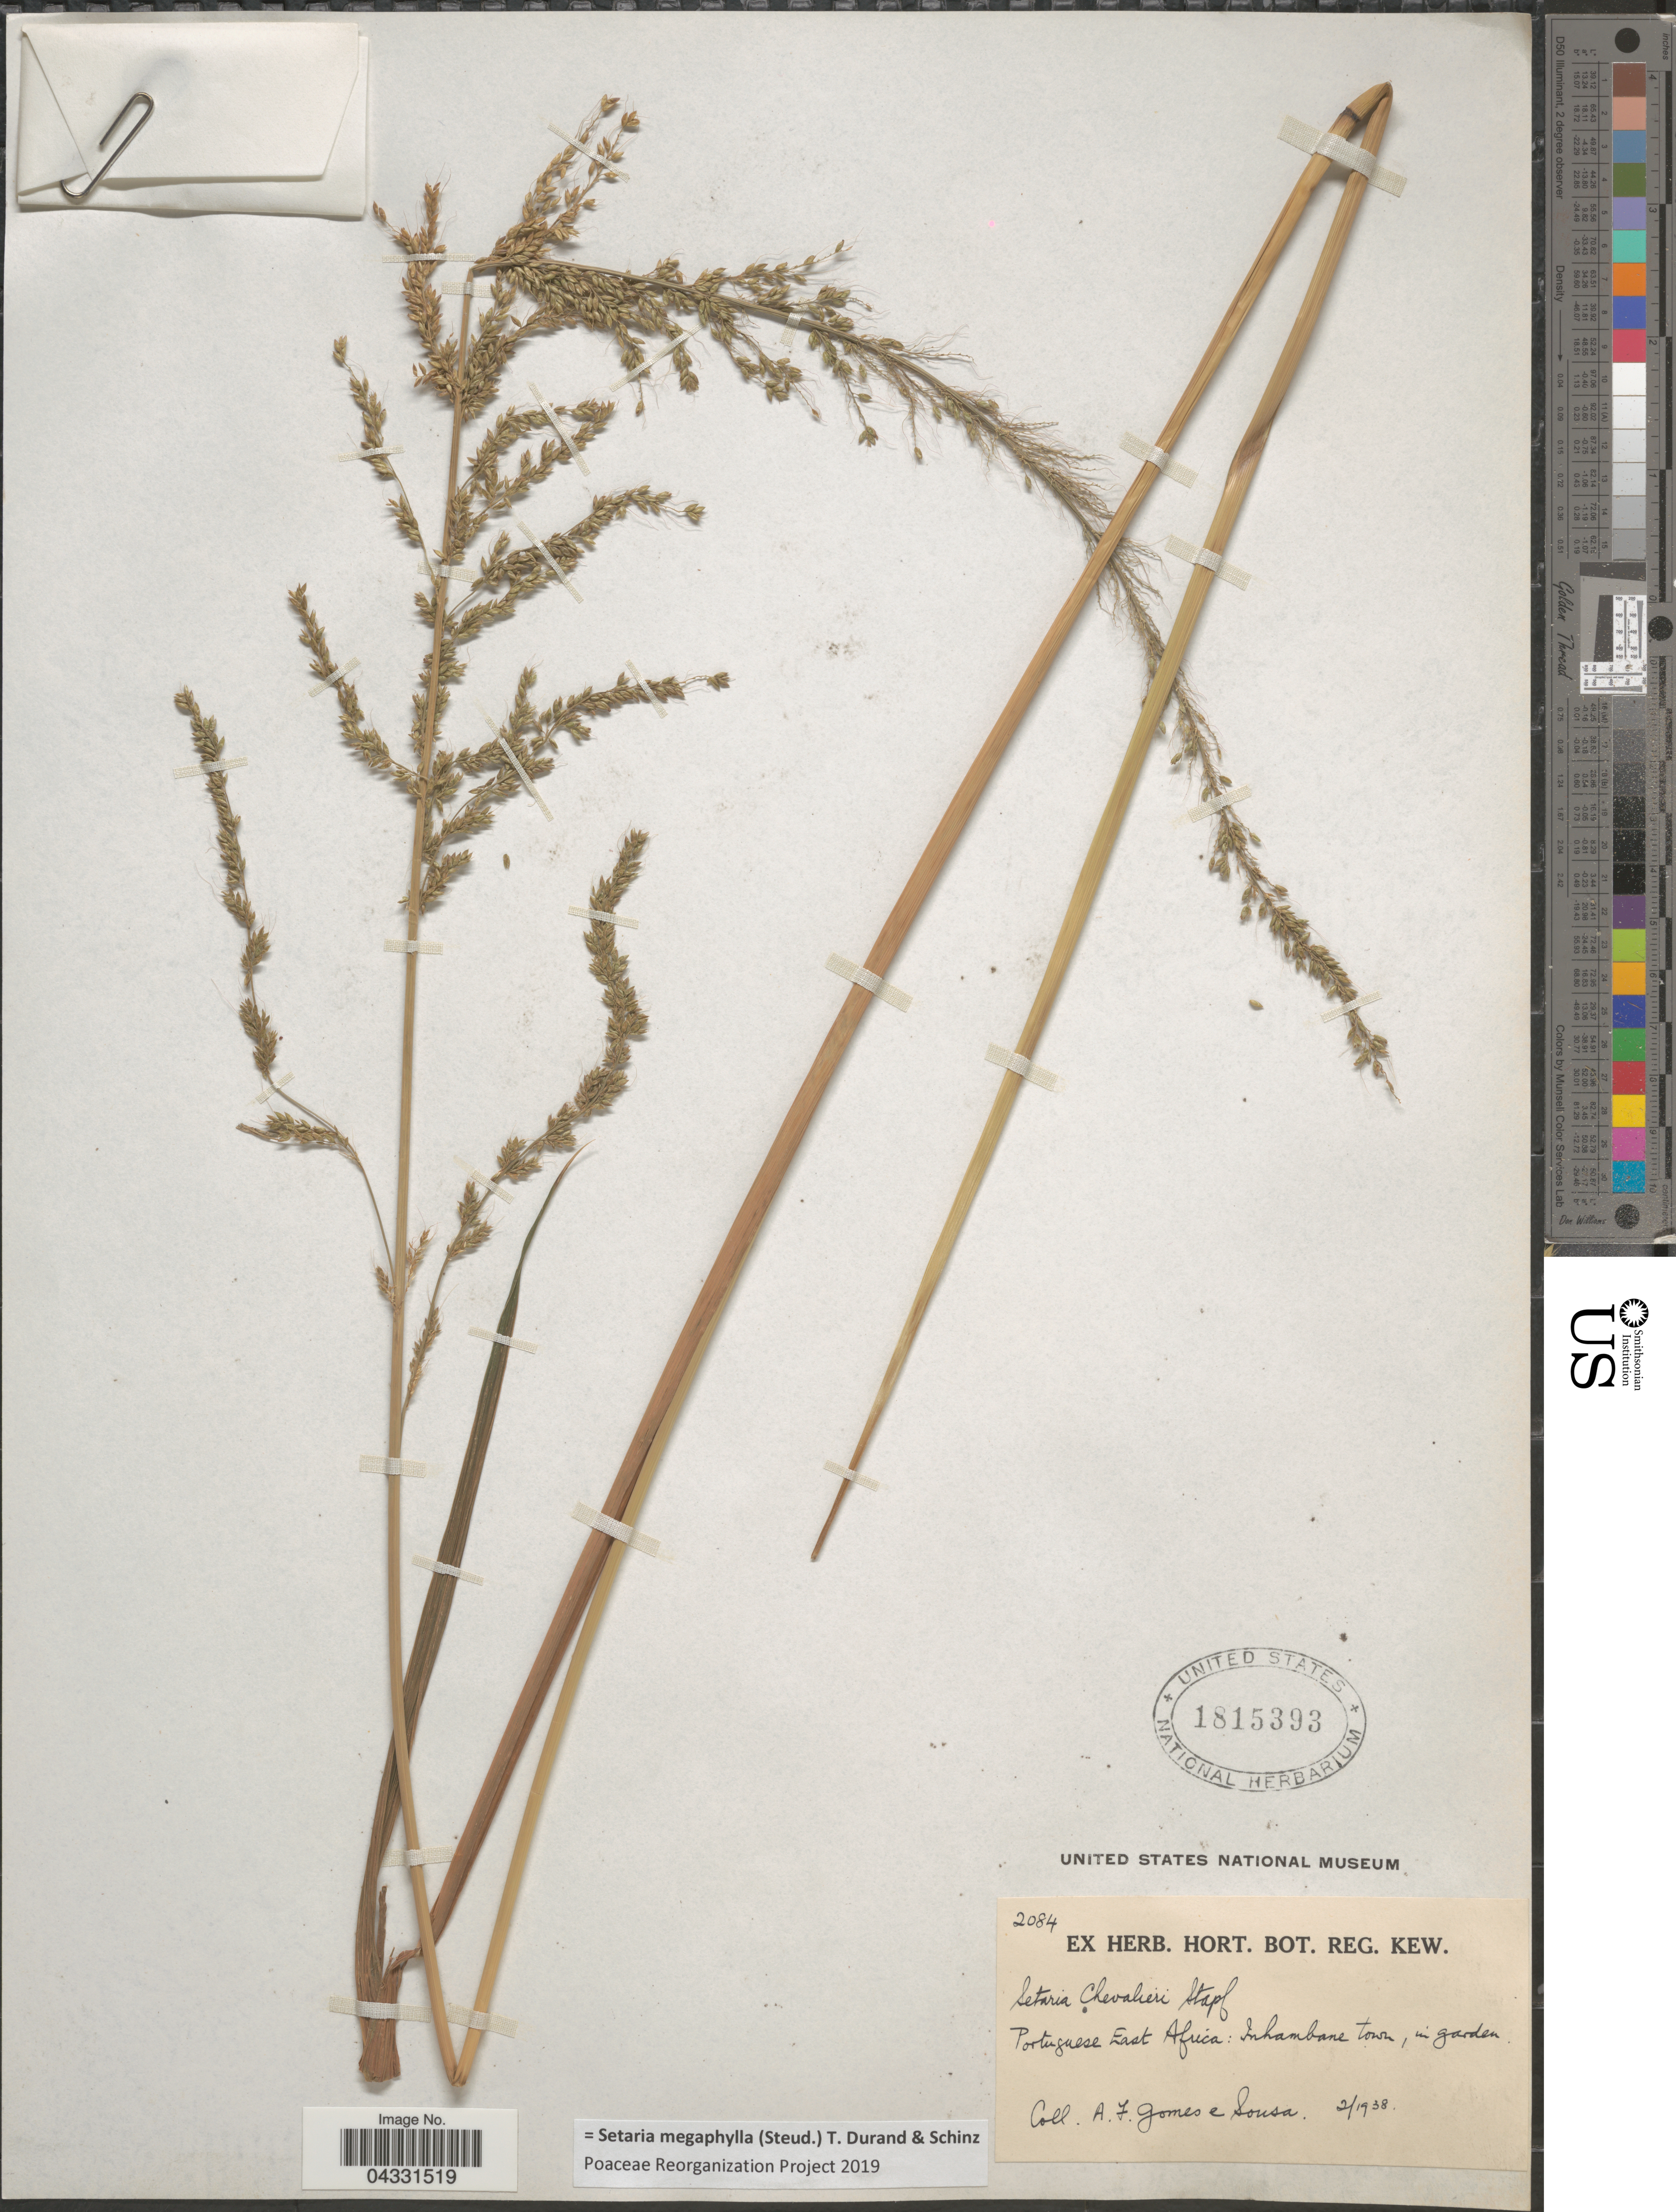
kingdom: Plantae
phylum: Tracheophyta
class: Liliopsida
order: Poales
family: Poaceae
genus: Setaria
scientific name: Setaria megaphylla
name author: (Steud.) Durieu & Schinz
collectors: A. Gomes & -. Sousa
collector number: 2084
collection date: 1938-02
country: Mozambique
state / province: Inhambane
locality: Portuguese East Africa: Inhambane town, in garden.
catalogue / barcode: US 1815393